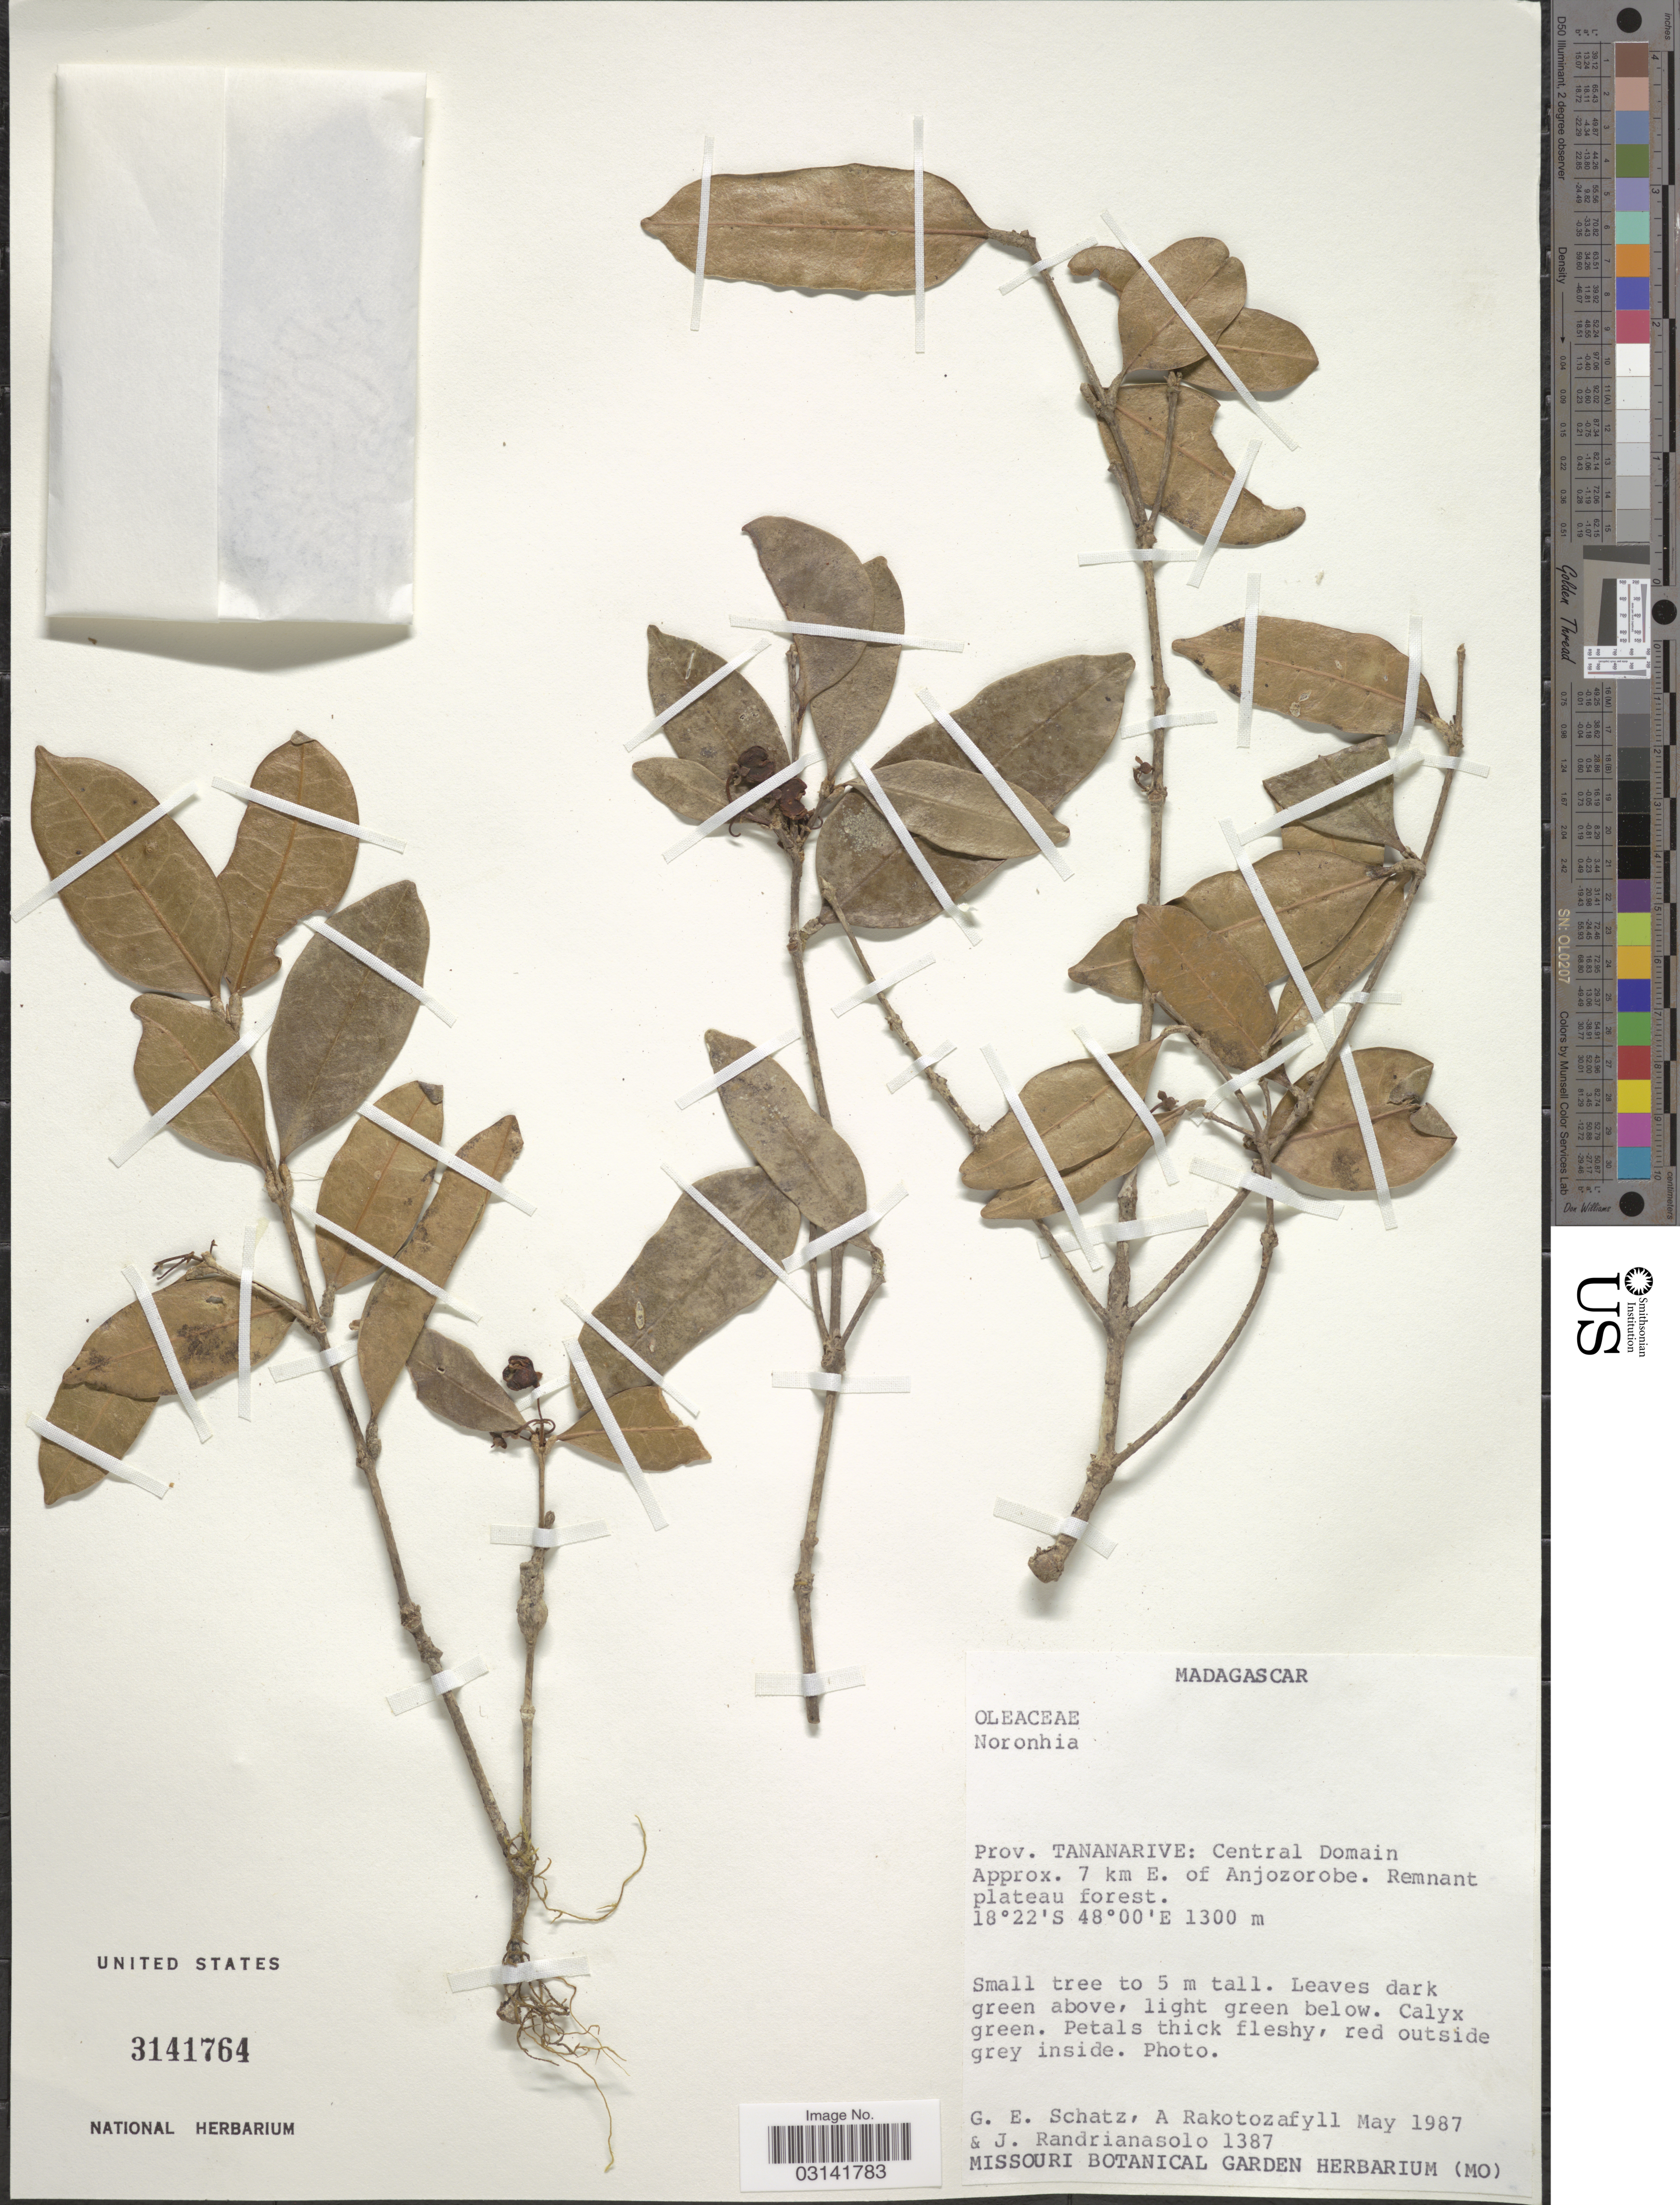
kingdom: Plantae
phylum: Tracheophyta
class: Magnoliopsida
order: Lamiales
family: Oleaceae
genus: Noronhia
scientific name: Noronhia sp.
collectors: G. Schatz, A. Rakotozafy & J. Randrianasolo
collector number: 1387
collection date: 1987-05-11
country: Madagascar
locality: Prov. Tananarive: Central Domain Approx. 7 km E. of Anjozorobe.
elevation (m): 1300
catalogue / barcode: US 3141764